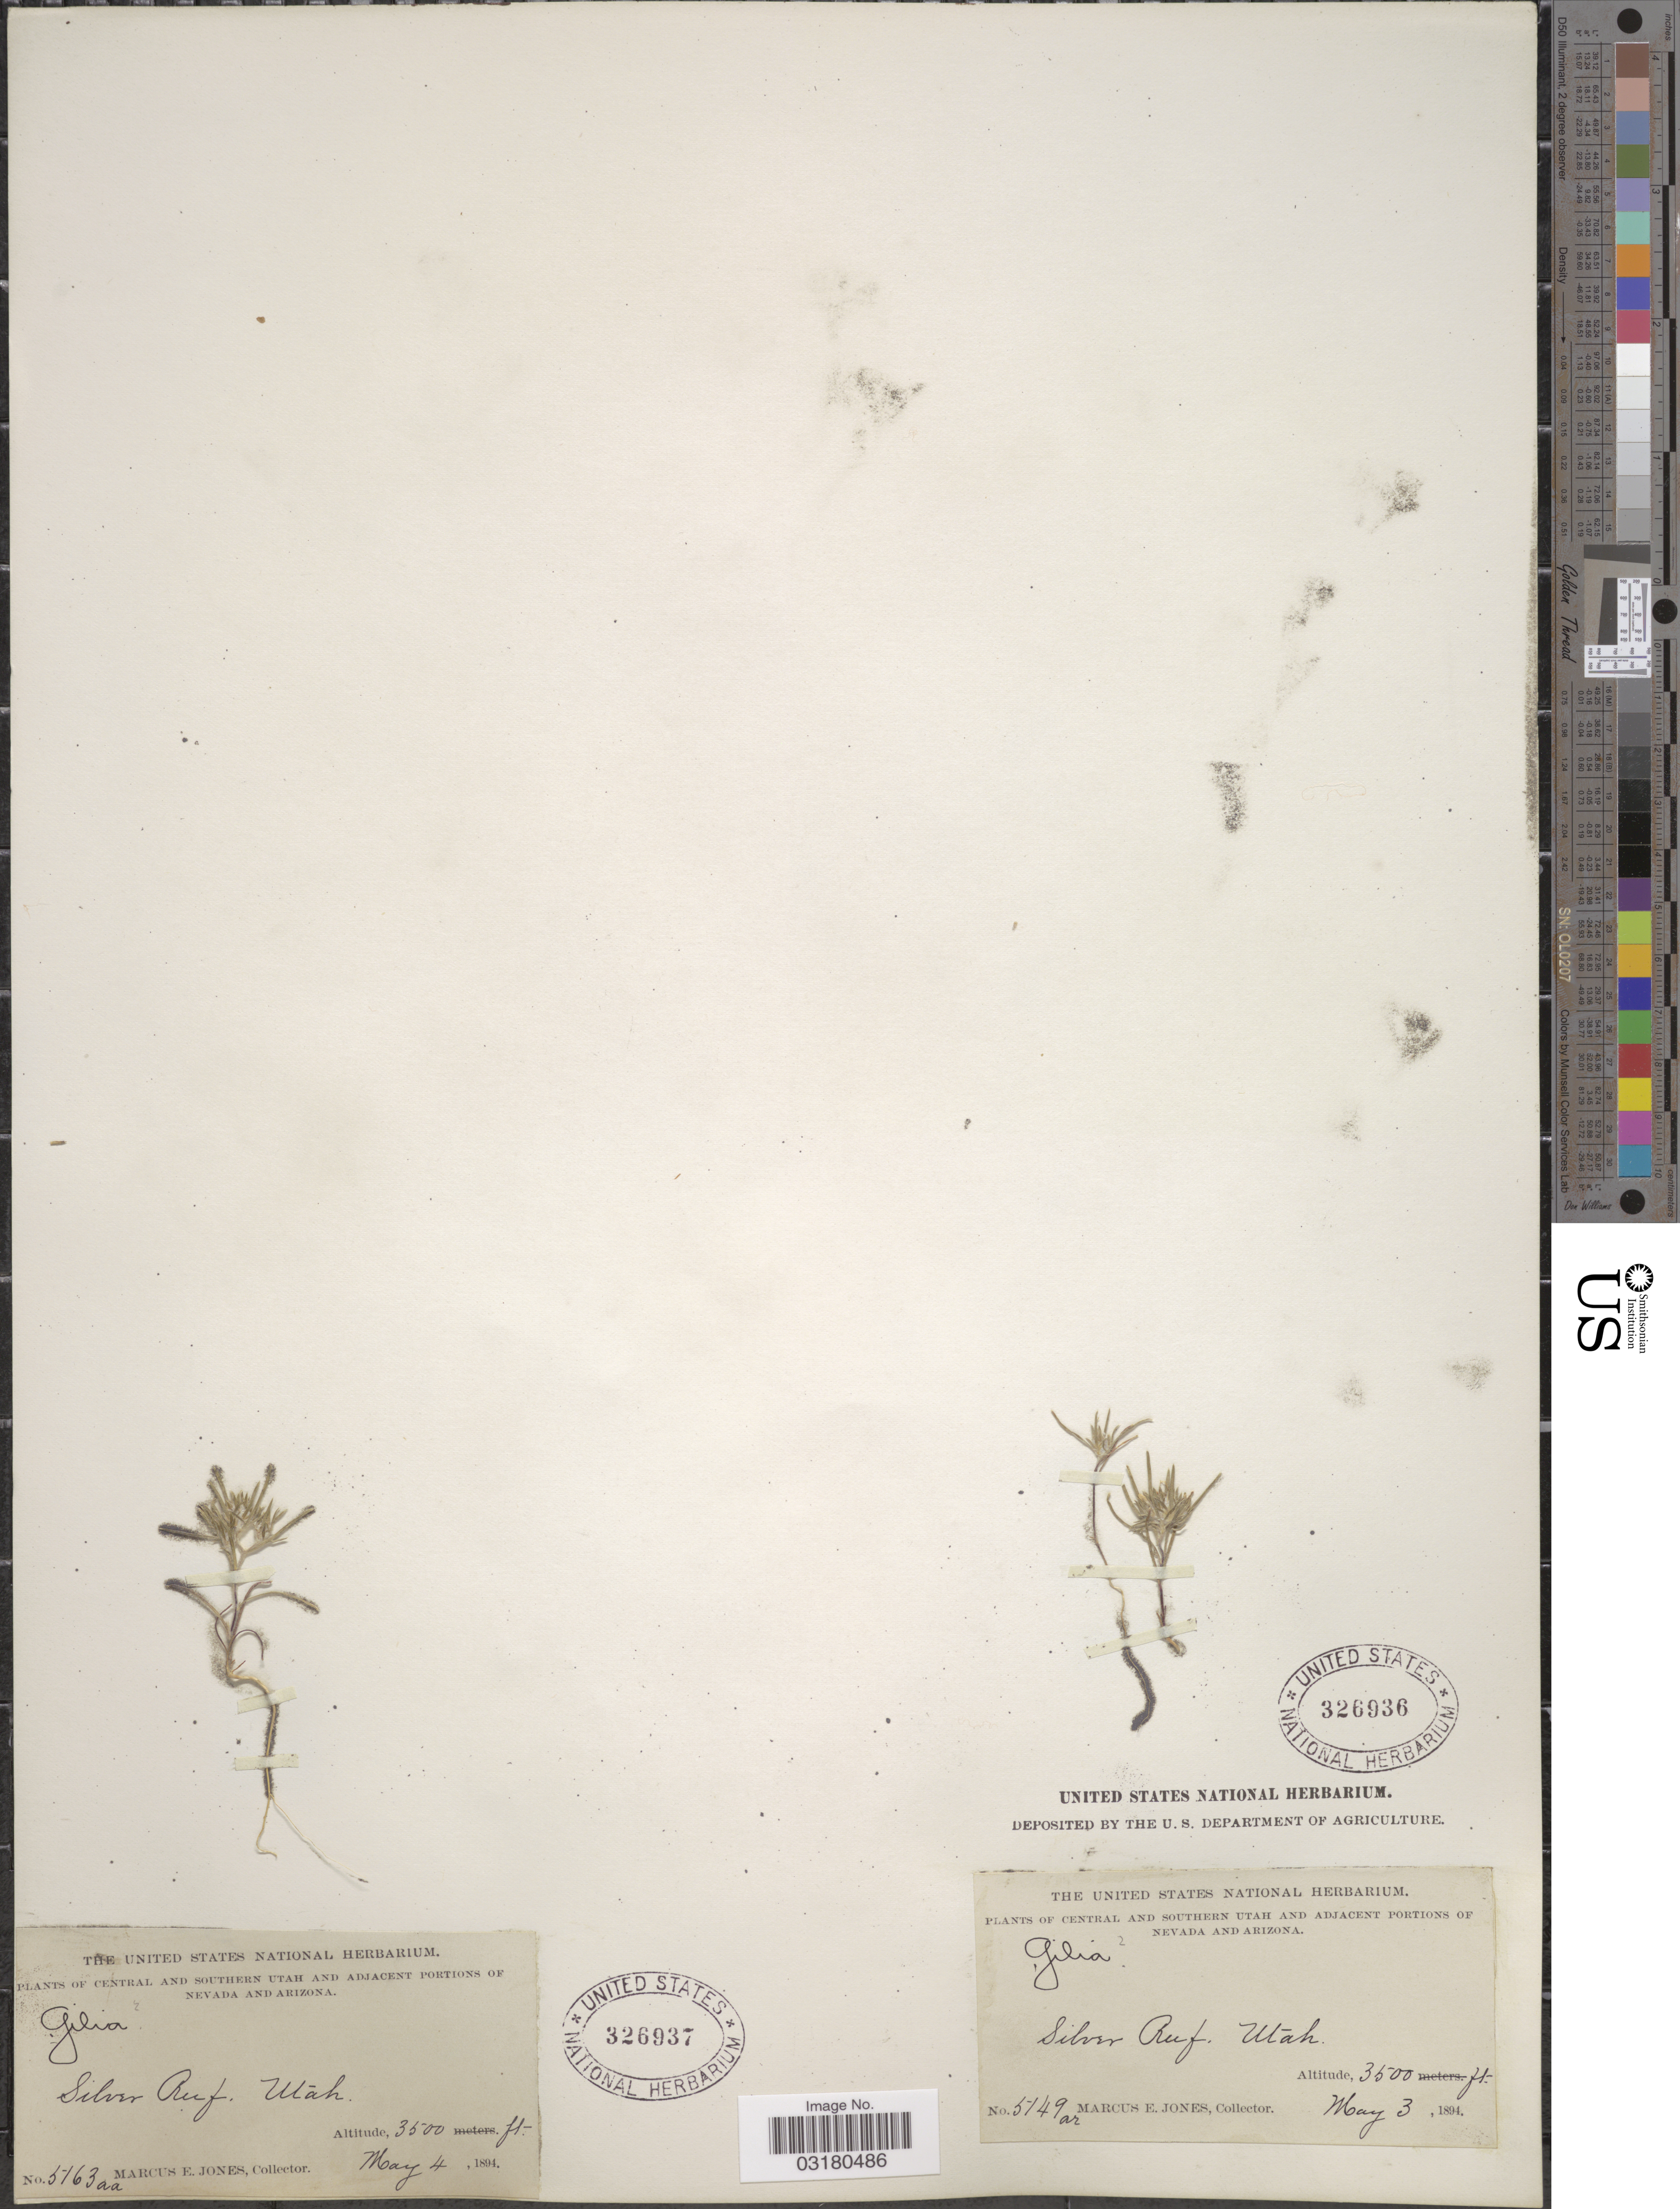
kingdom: Plantae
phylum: Tracheophyta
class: Magnoliopsida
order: Ericales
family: Polemoniaceae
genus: Eriastrum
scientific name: Eriastrum wilcoxii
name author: (A. Nelson) H. Mason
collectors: M. E. Jones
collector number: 5149ar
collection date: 1894-05-03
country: United States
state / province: Utah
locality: Central and Southern Utah. Silver Reef.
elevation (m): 1067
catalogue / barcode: US 326936-2